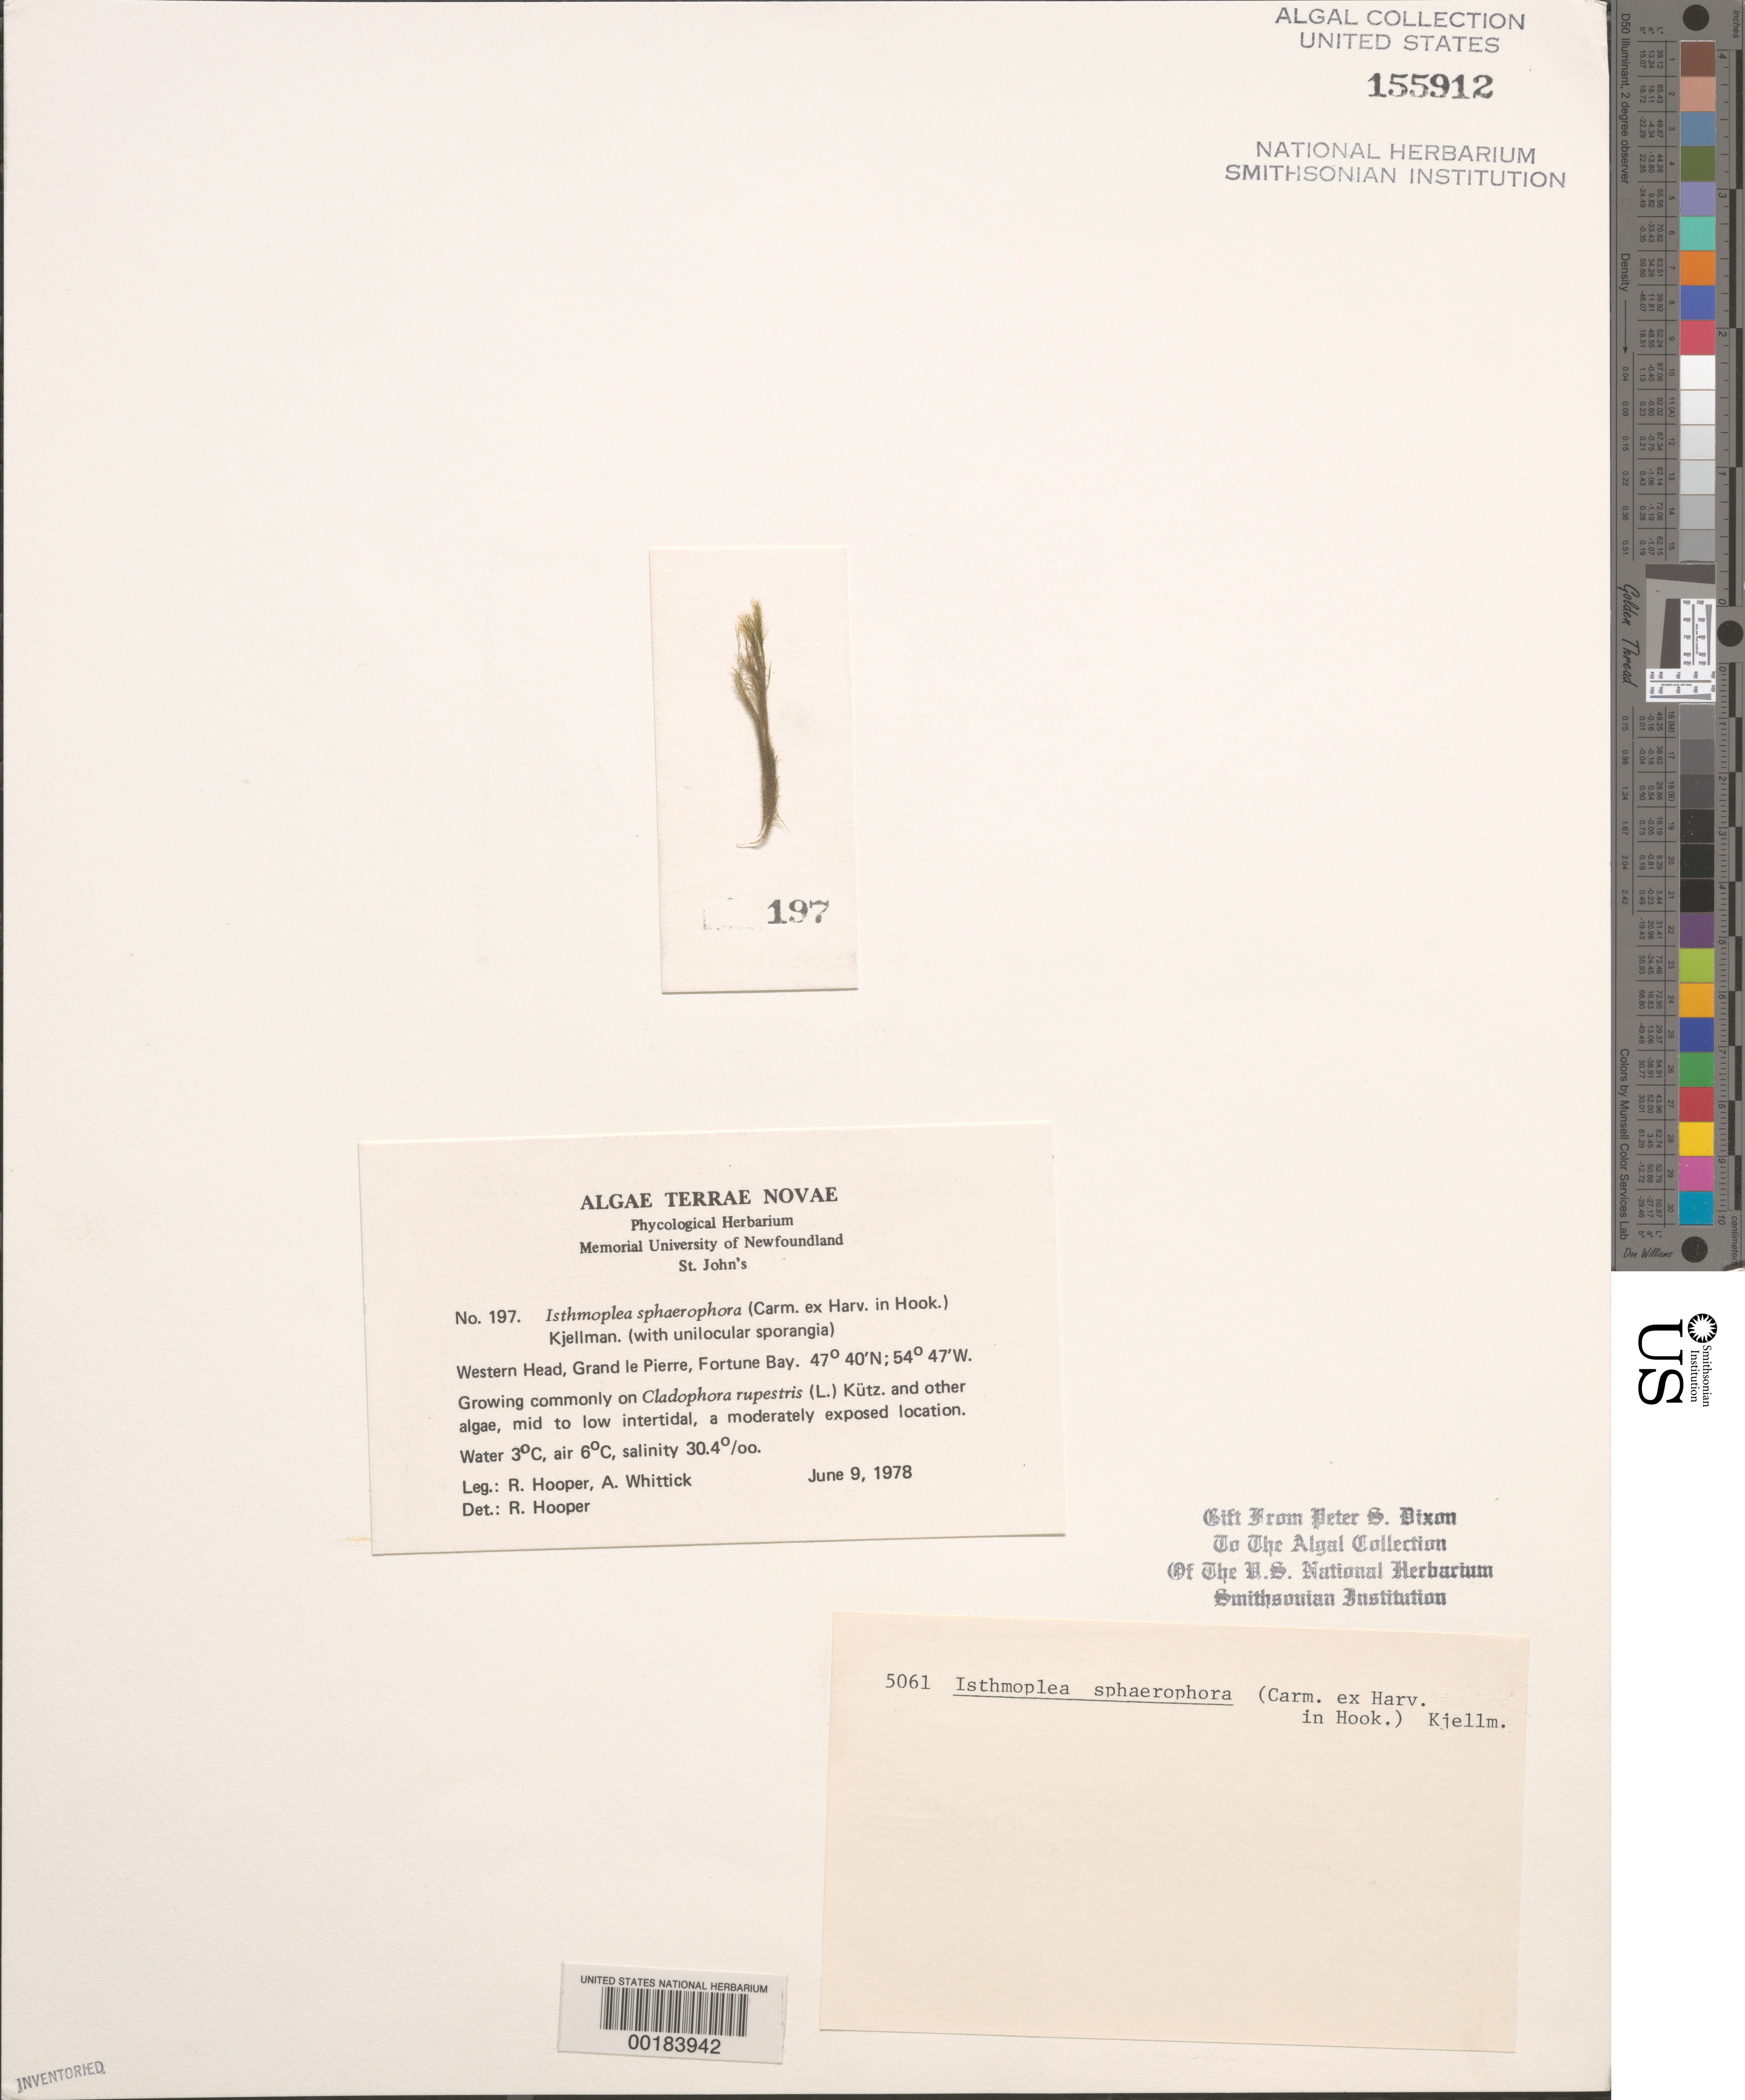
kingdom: Chromista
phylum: Ochrophyta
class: Phaeophyceae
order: Ectocarpales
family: Chordariaceae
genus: Isthmoplea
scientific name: Isthmoplea sphaerophora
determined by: Hooper, R. G.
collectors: R. G. Hooper & A. Whittick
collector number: PSD 5061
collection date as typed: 09 Jun 1978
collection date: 1978-06-09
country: Canada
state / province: Newfoundland and Labrador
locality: Western Head, Grand le Pierre, Fortune Bay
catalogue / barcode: US 155912